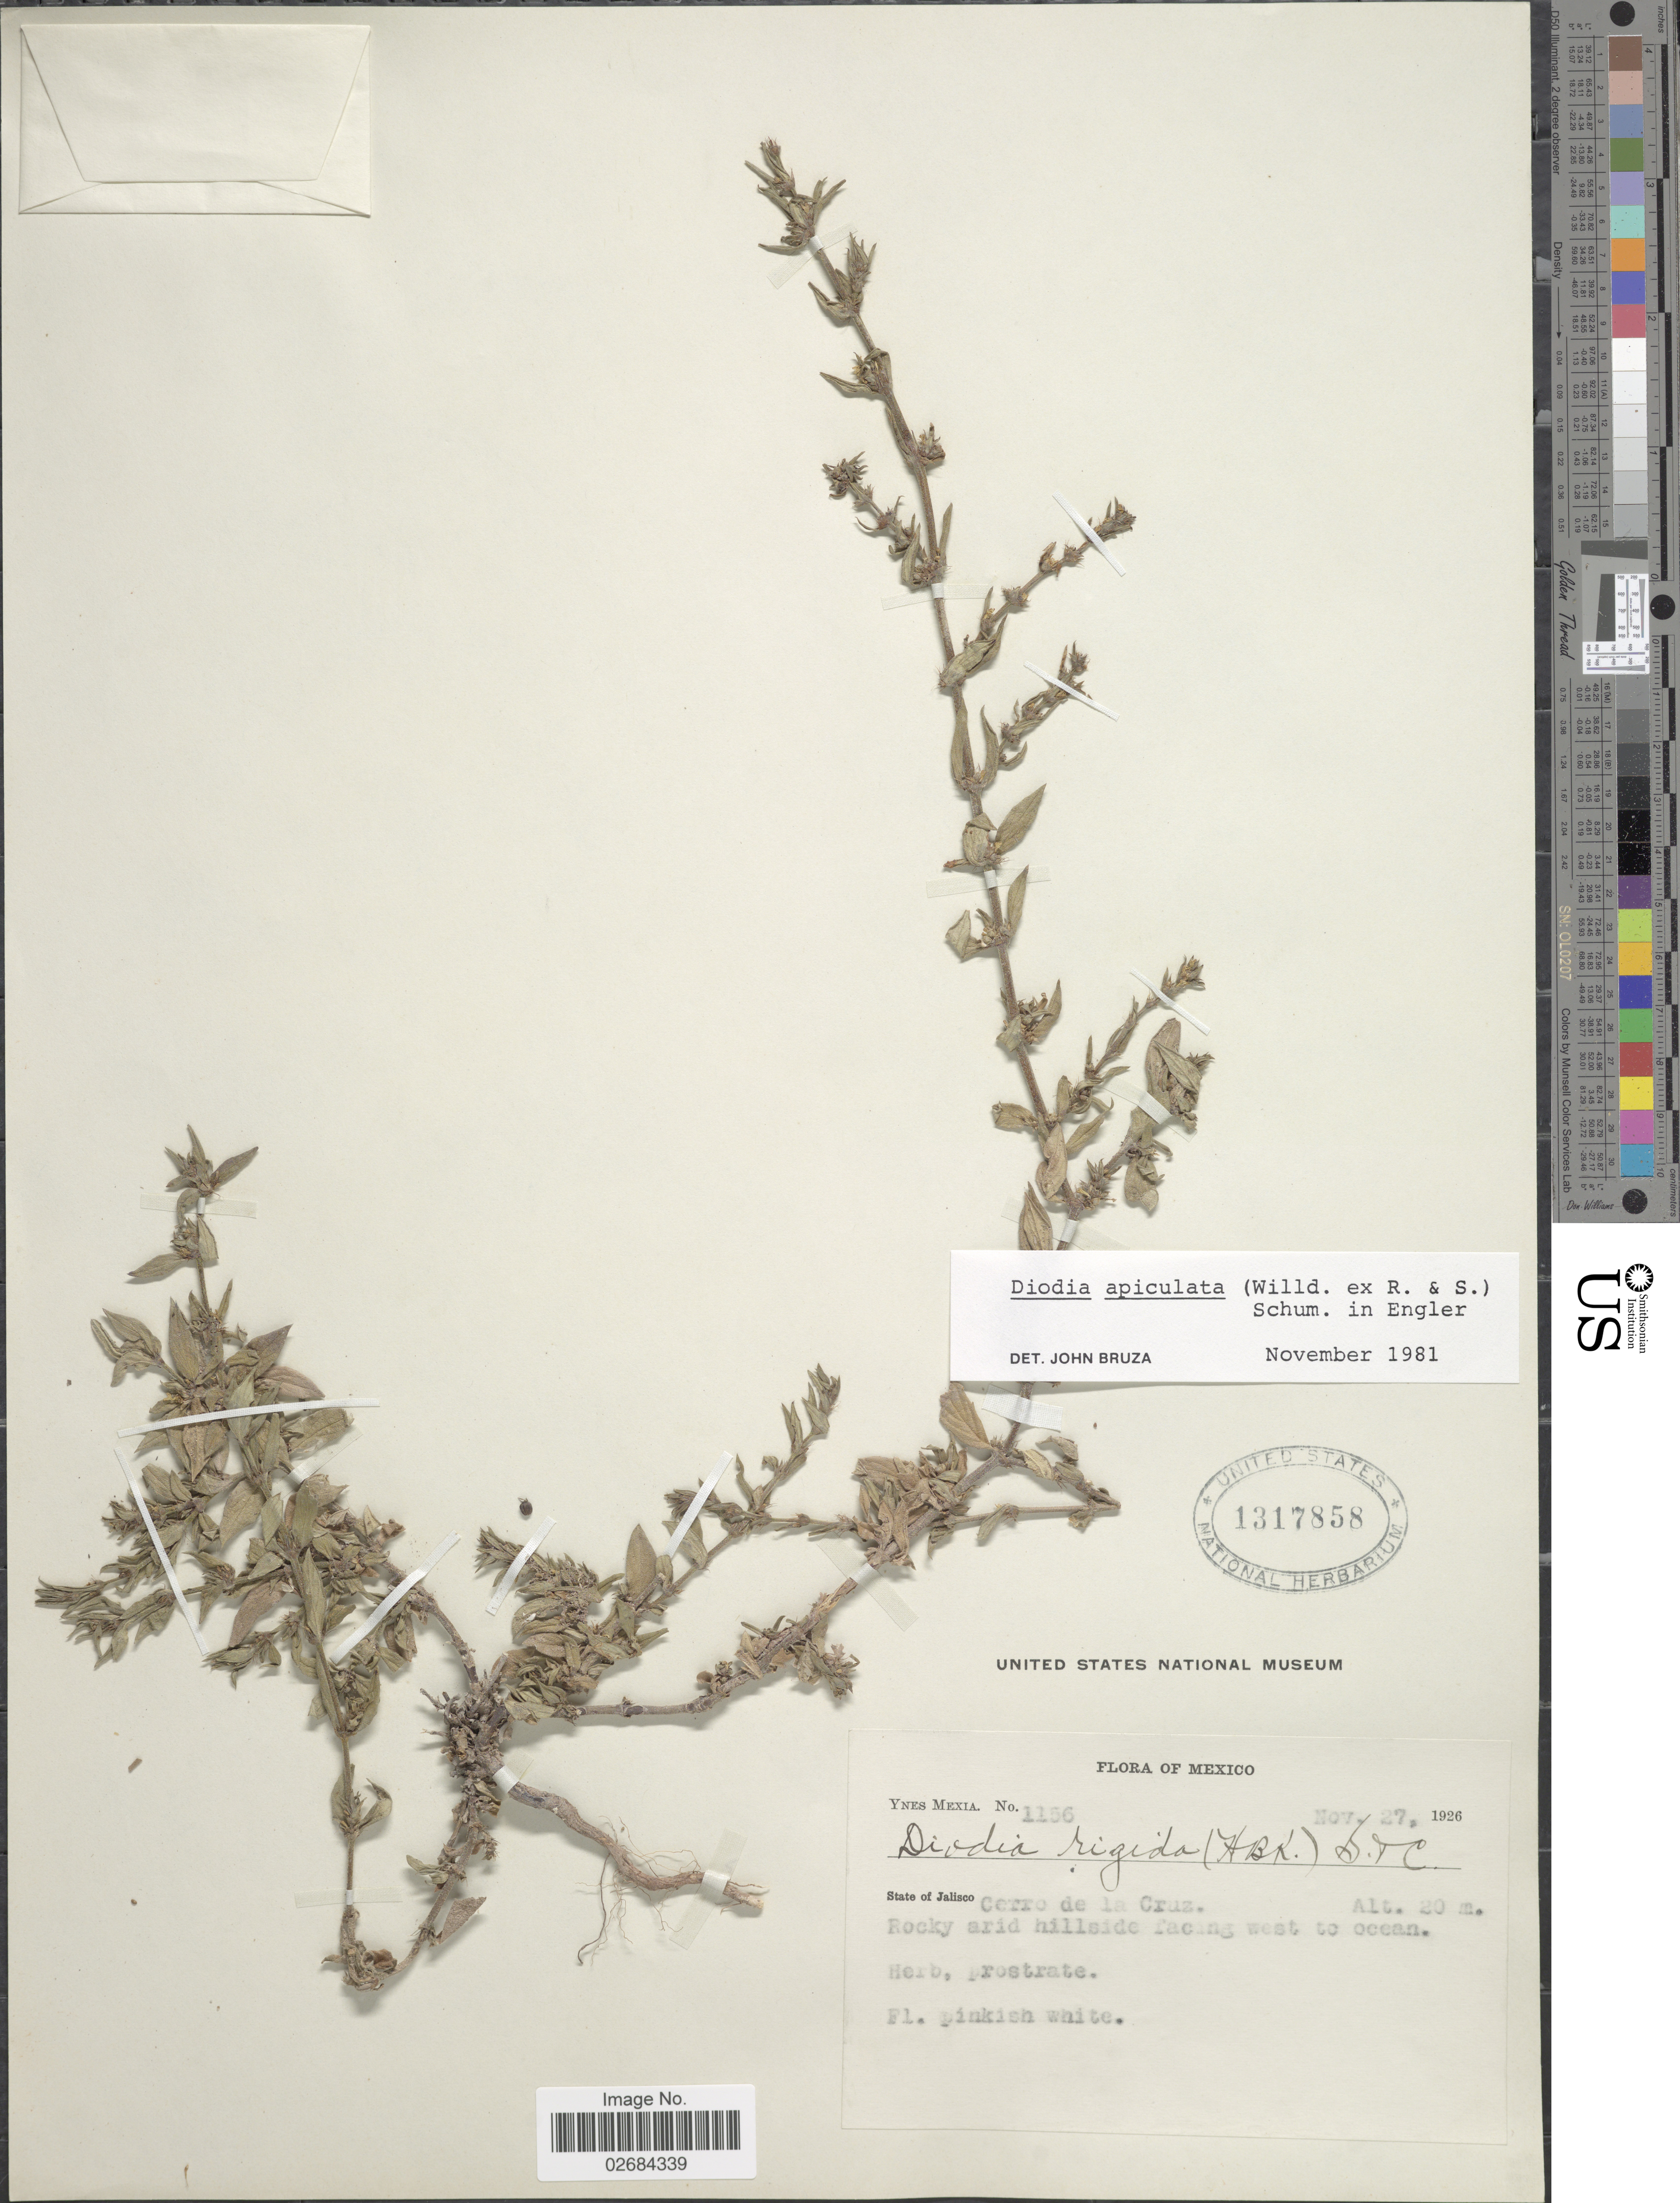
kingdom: Plantae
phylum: Tracheophyta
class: Magnoliopsida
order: Gentianales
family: Rubiaceae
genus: Diodia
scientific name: Diodia apiculata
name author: (Willd. ex Roem. & Schult.) K. Schum.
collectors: Y. Mexia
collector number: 1156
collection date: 1926-11-27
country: Mexico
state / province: Jalisco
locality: Cerro de la Cruz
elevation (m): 20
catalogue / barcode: US 1317858